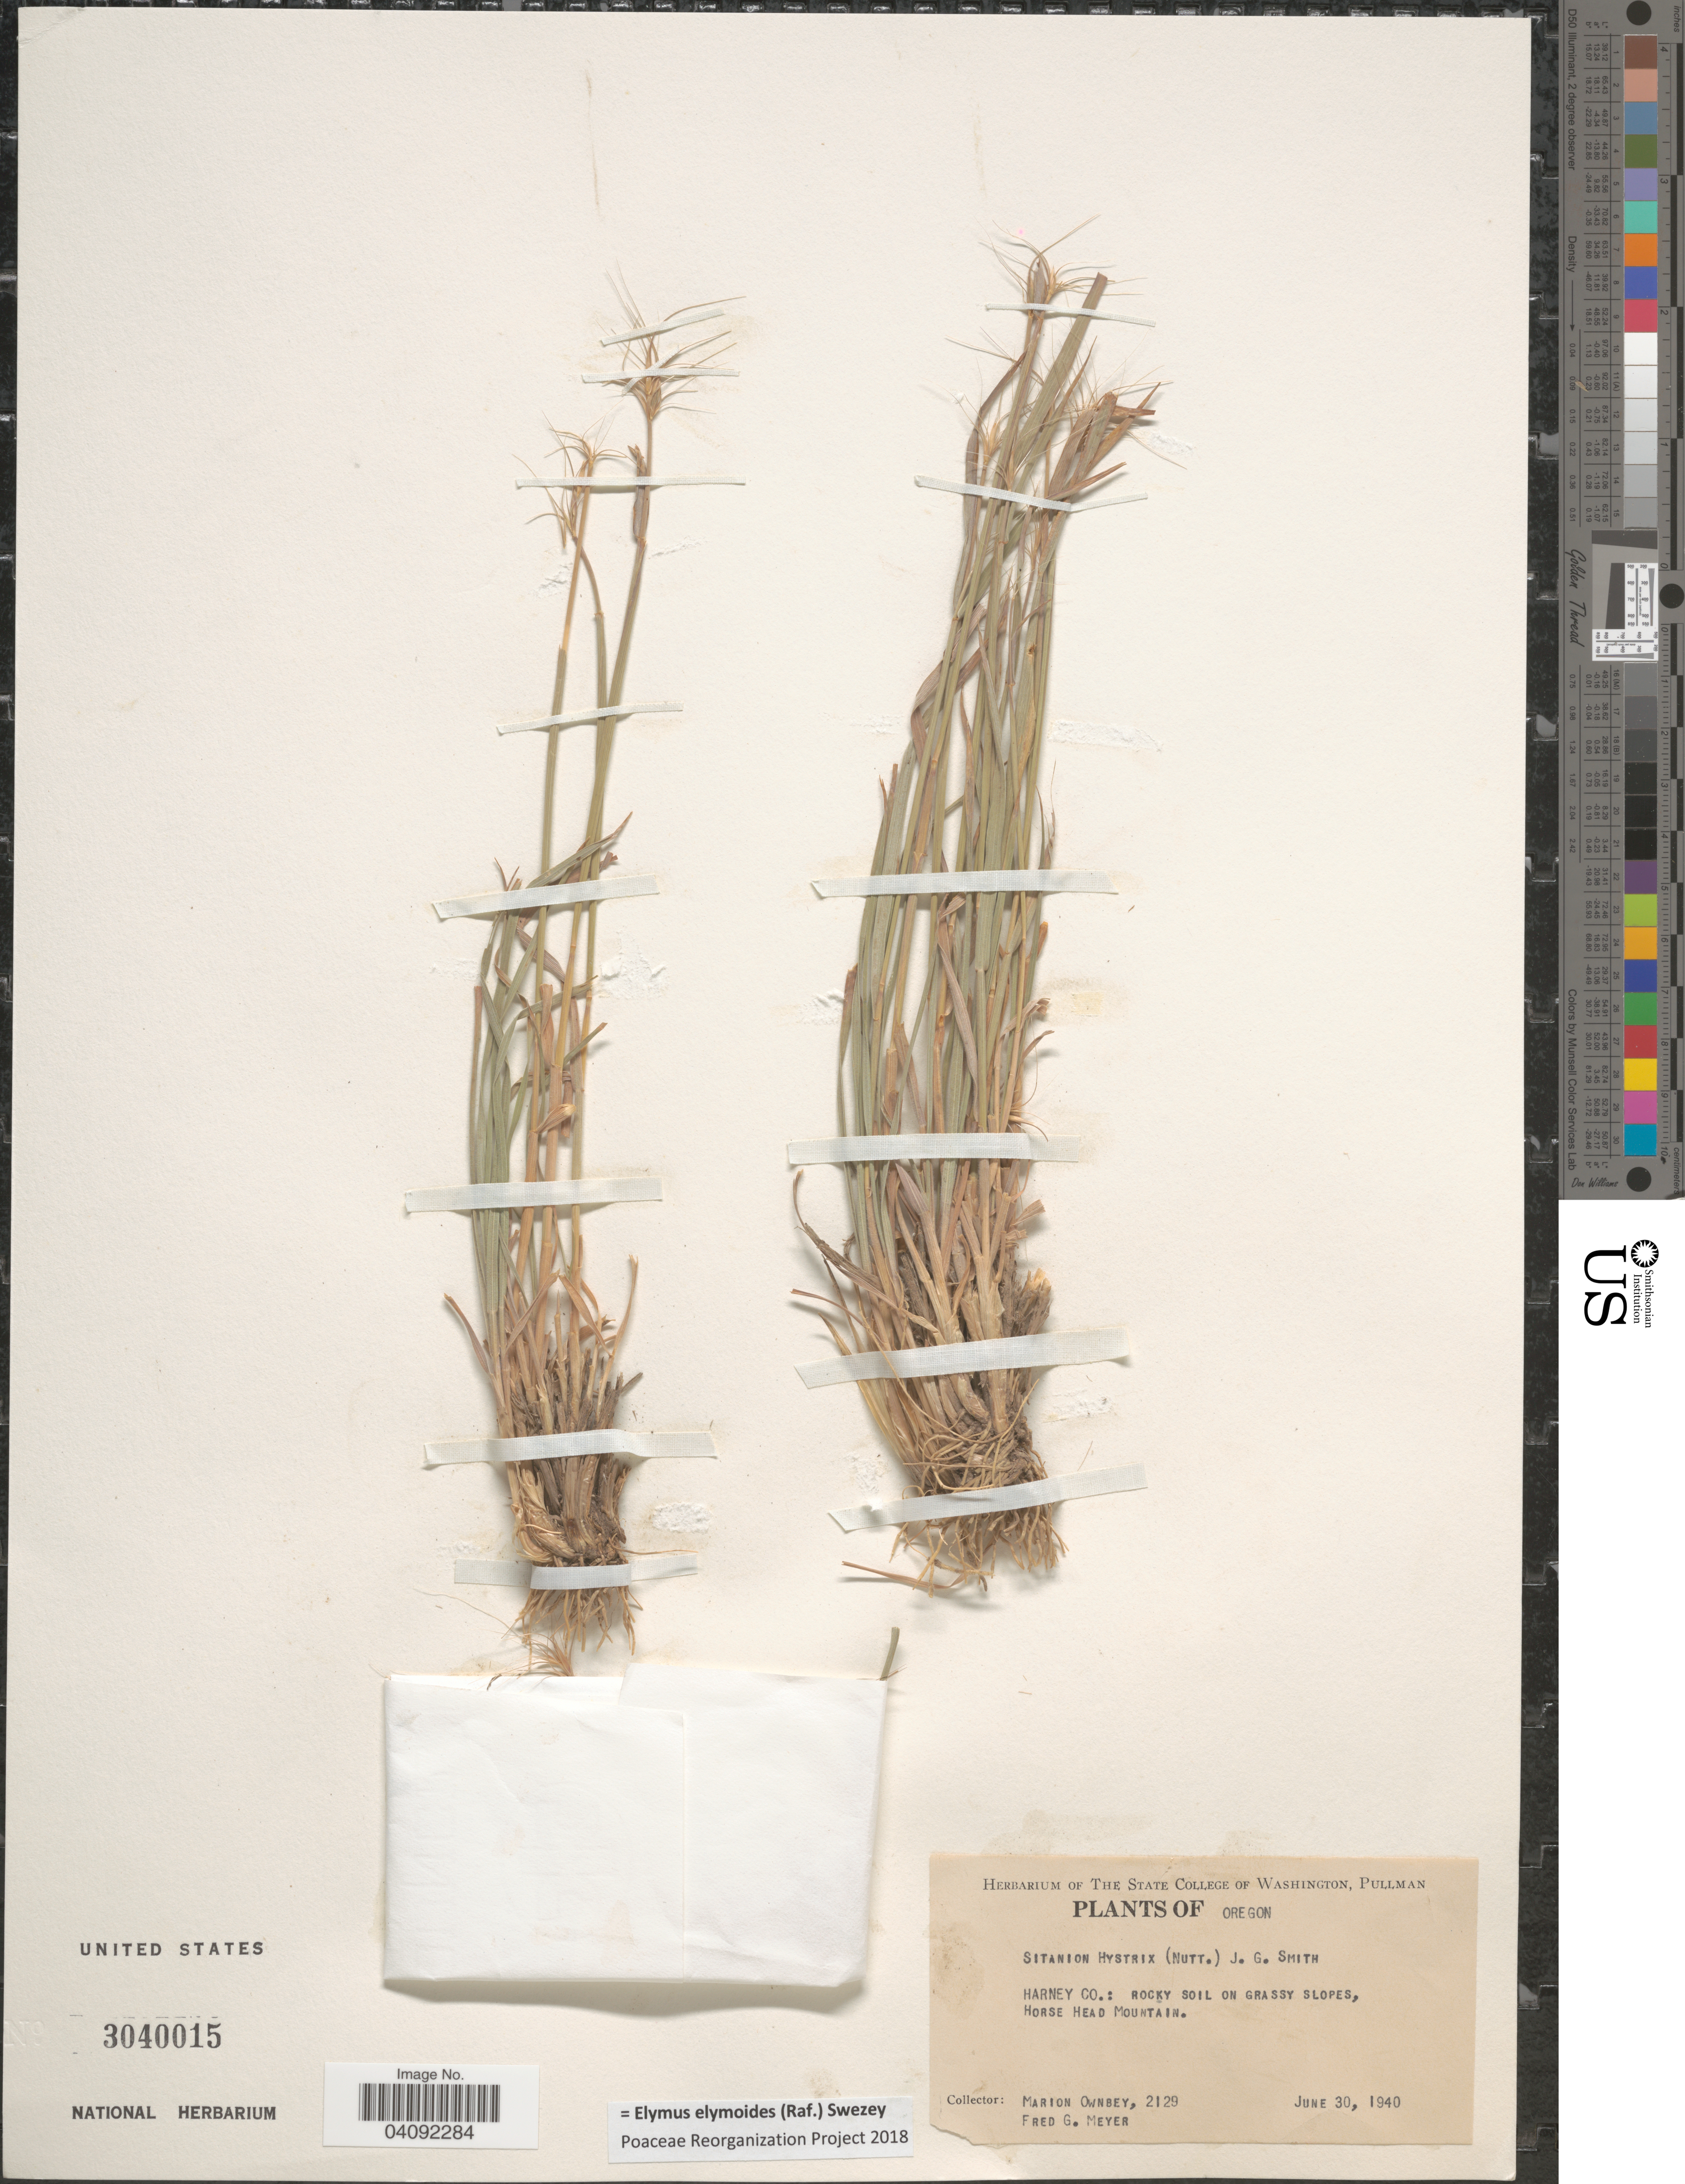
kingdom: Plantae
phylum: Tracheophyta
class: Liliopsida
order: Poales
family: Poaceae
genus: Elymus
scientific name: Elymus elymoides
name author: (Raf.) Swezey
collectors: M. Ownbey & F. Meyer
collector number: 2129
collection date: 1940-06-30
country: United States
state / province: Oregon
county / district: Harney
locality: Harney Co.: Rocky soil on grassy slopes, Horse Head Mountain.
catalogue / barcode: US 3040015